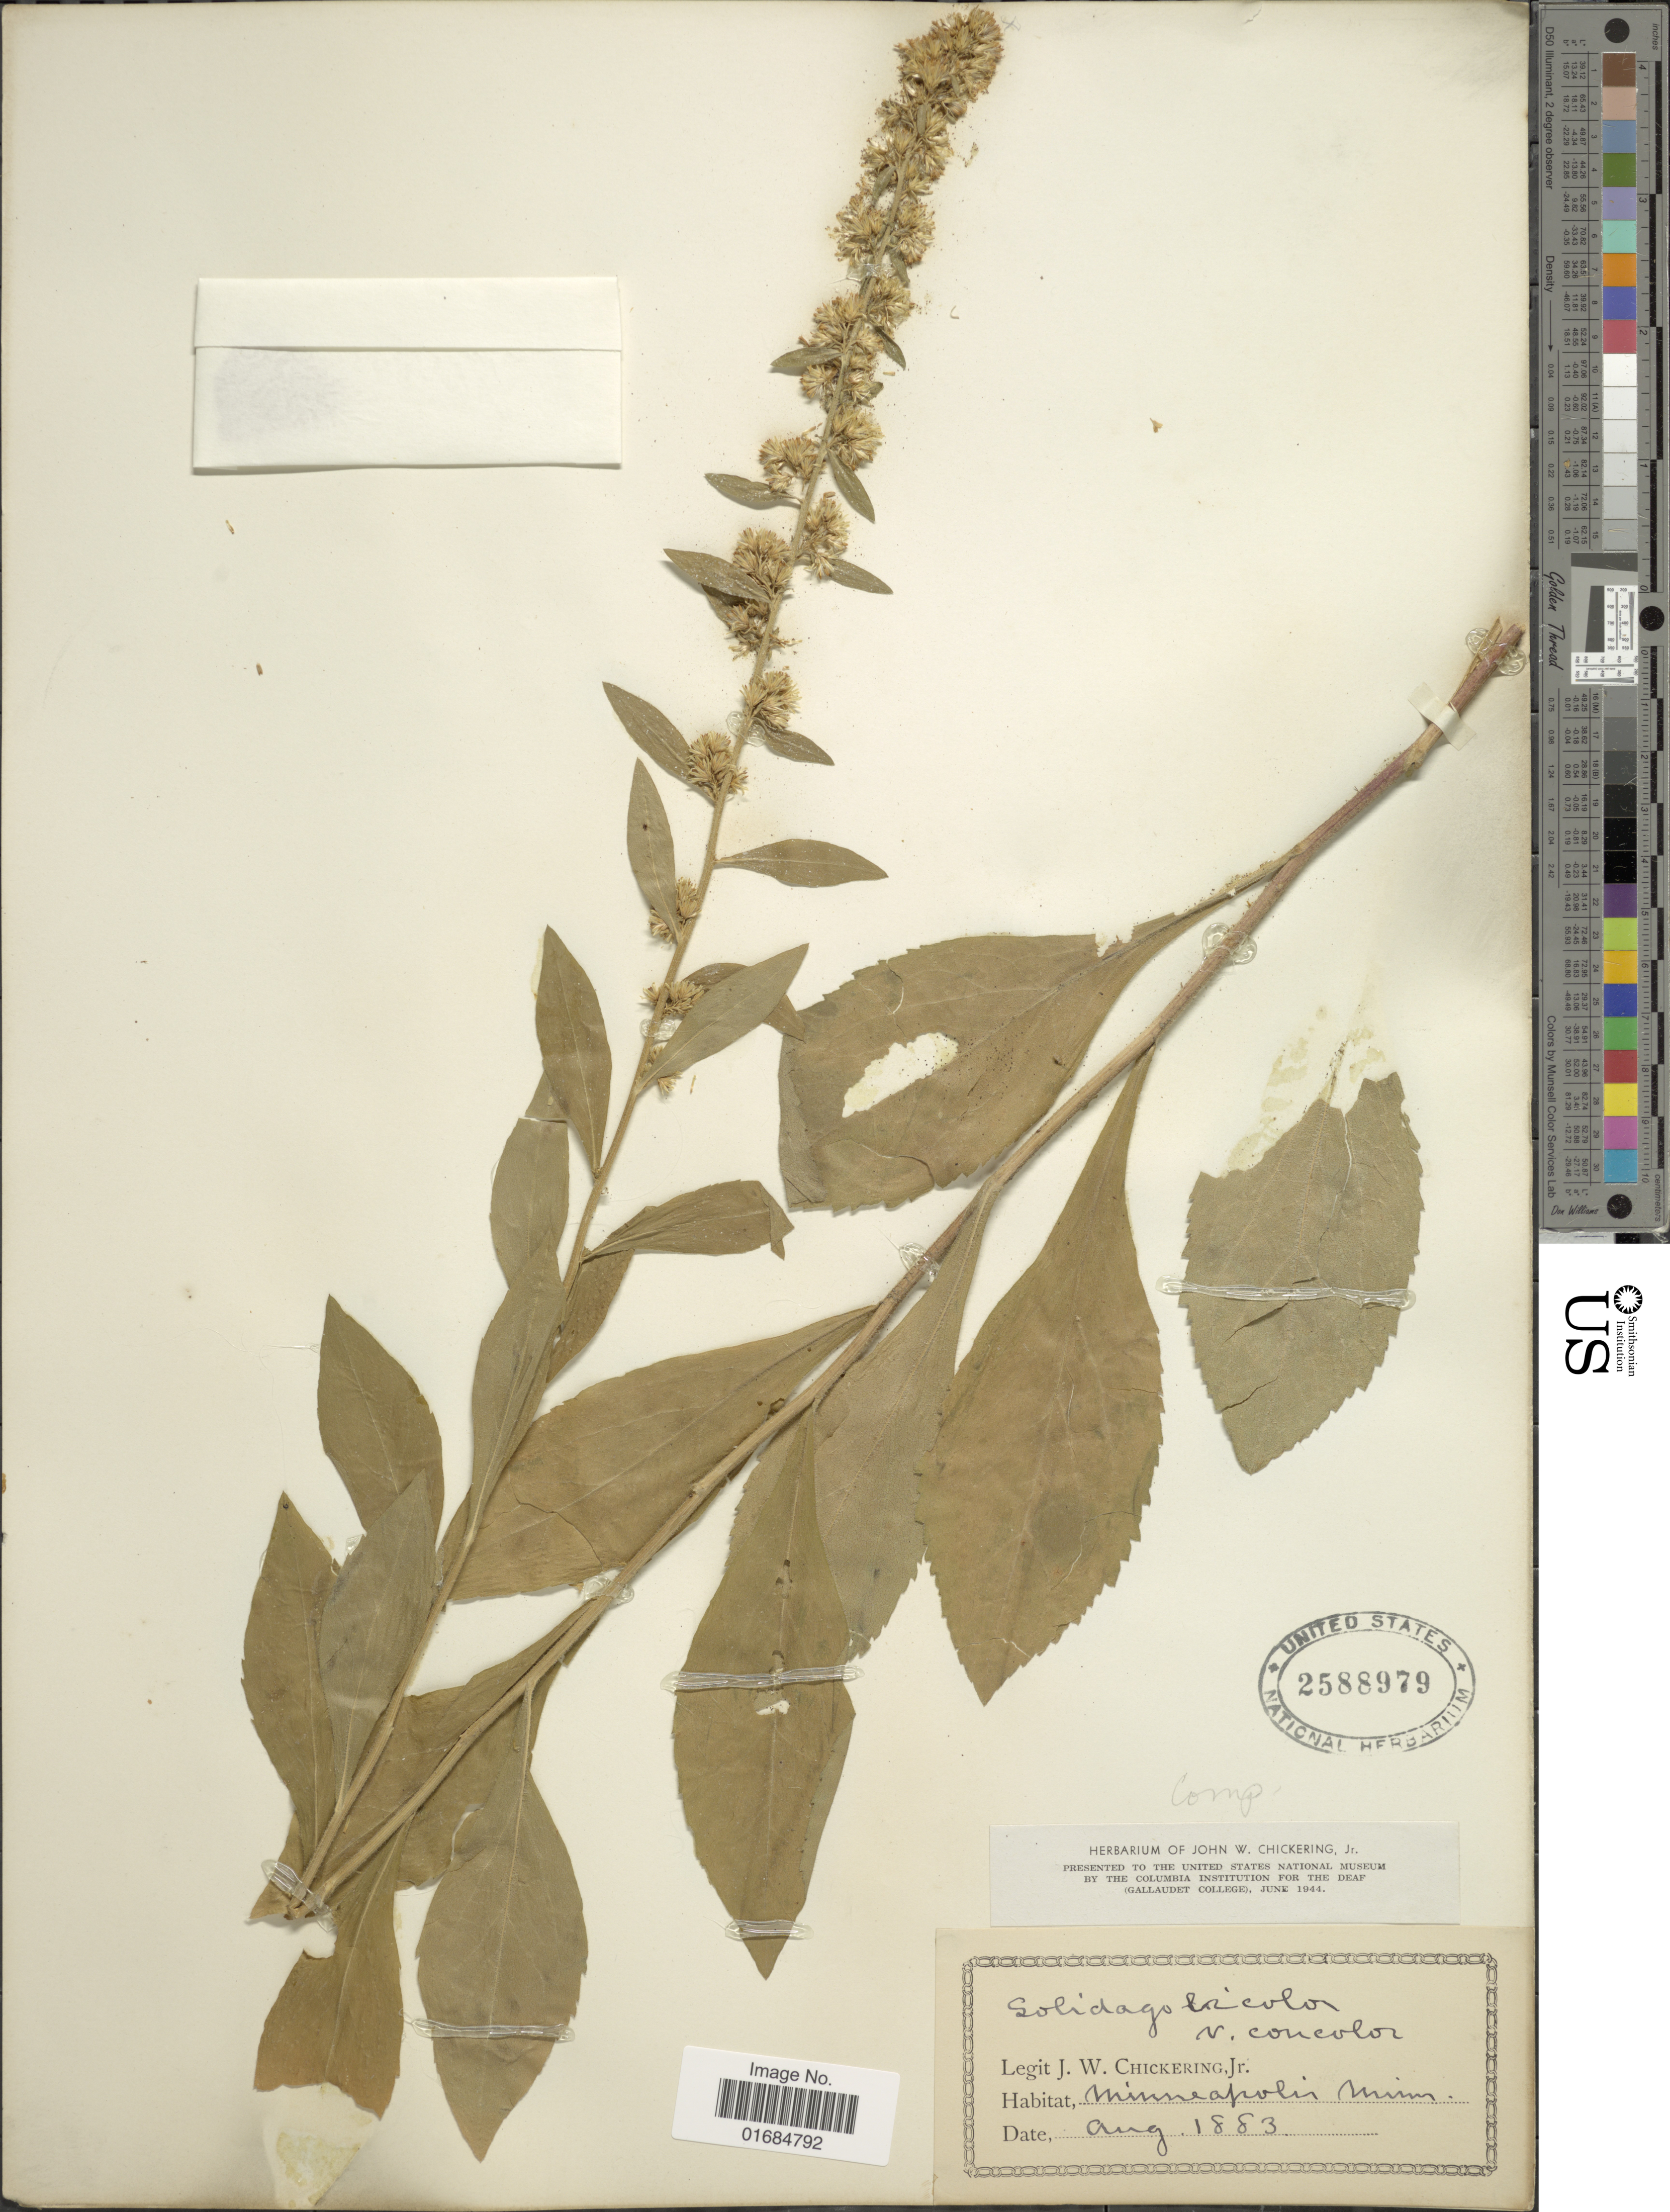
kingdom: Plantae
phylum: Tracheophyta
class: Magnoliopsida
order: Asterales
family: Asteraceae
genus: Solidago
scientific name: Solidago bicolor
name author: L.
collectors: J. W. Chickering Jr.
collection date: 1883-08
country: United States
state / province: Minnesota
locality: Minneapolis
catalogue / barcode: US 2588979